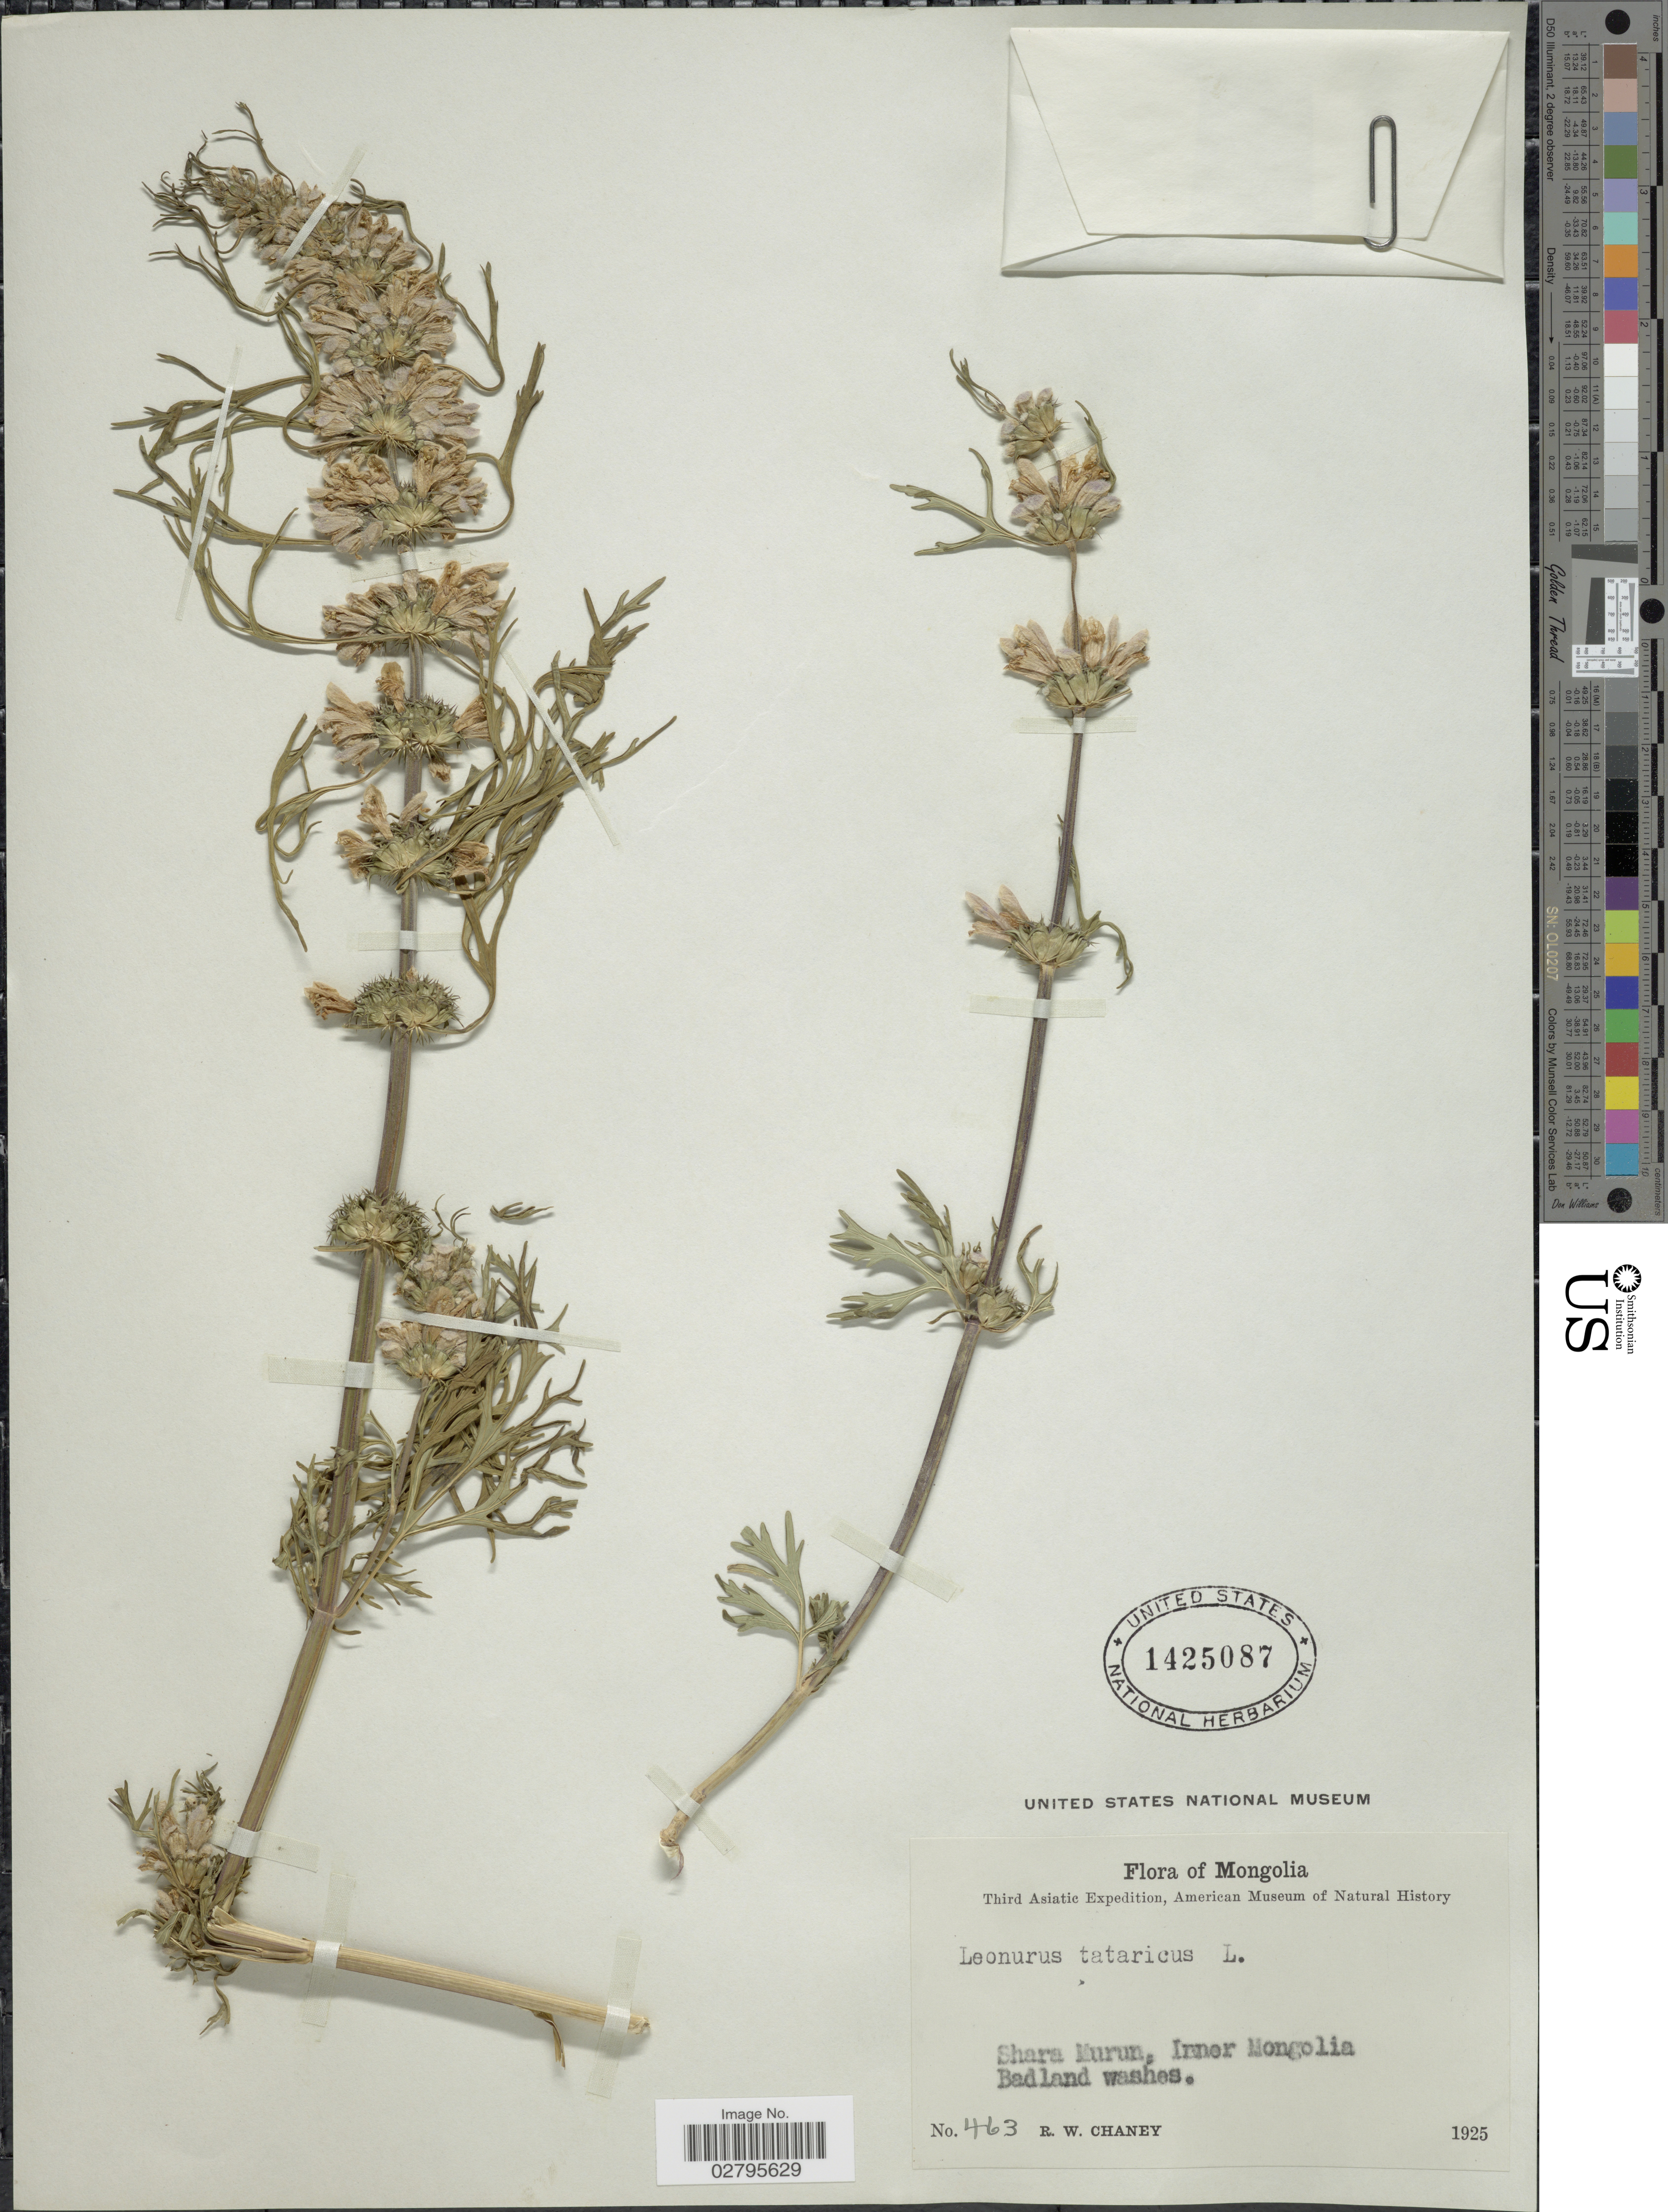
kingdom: Plantae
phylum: Tracheophyta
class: Magnoliopsida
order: Lamiales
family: Lamiaceae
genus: Leonurus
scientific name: Leonurus tataricus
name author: L.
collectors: R. Chaney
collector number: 463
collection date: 1925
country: China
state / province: Nei Monggol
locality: Shara Murun, Inner Mongolia Badland washes.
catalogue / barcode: US 1425087